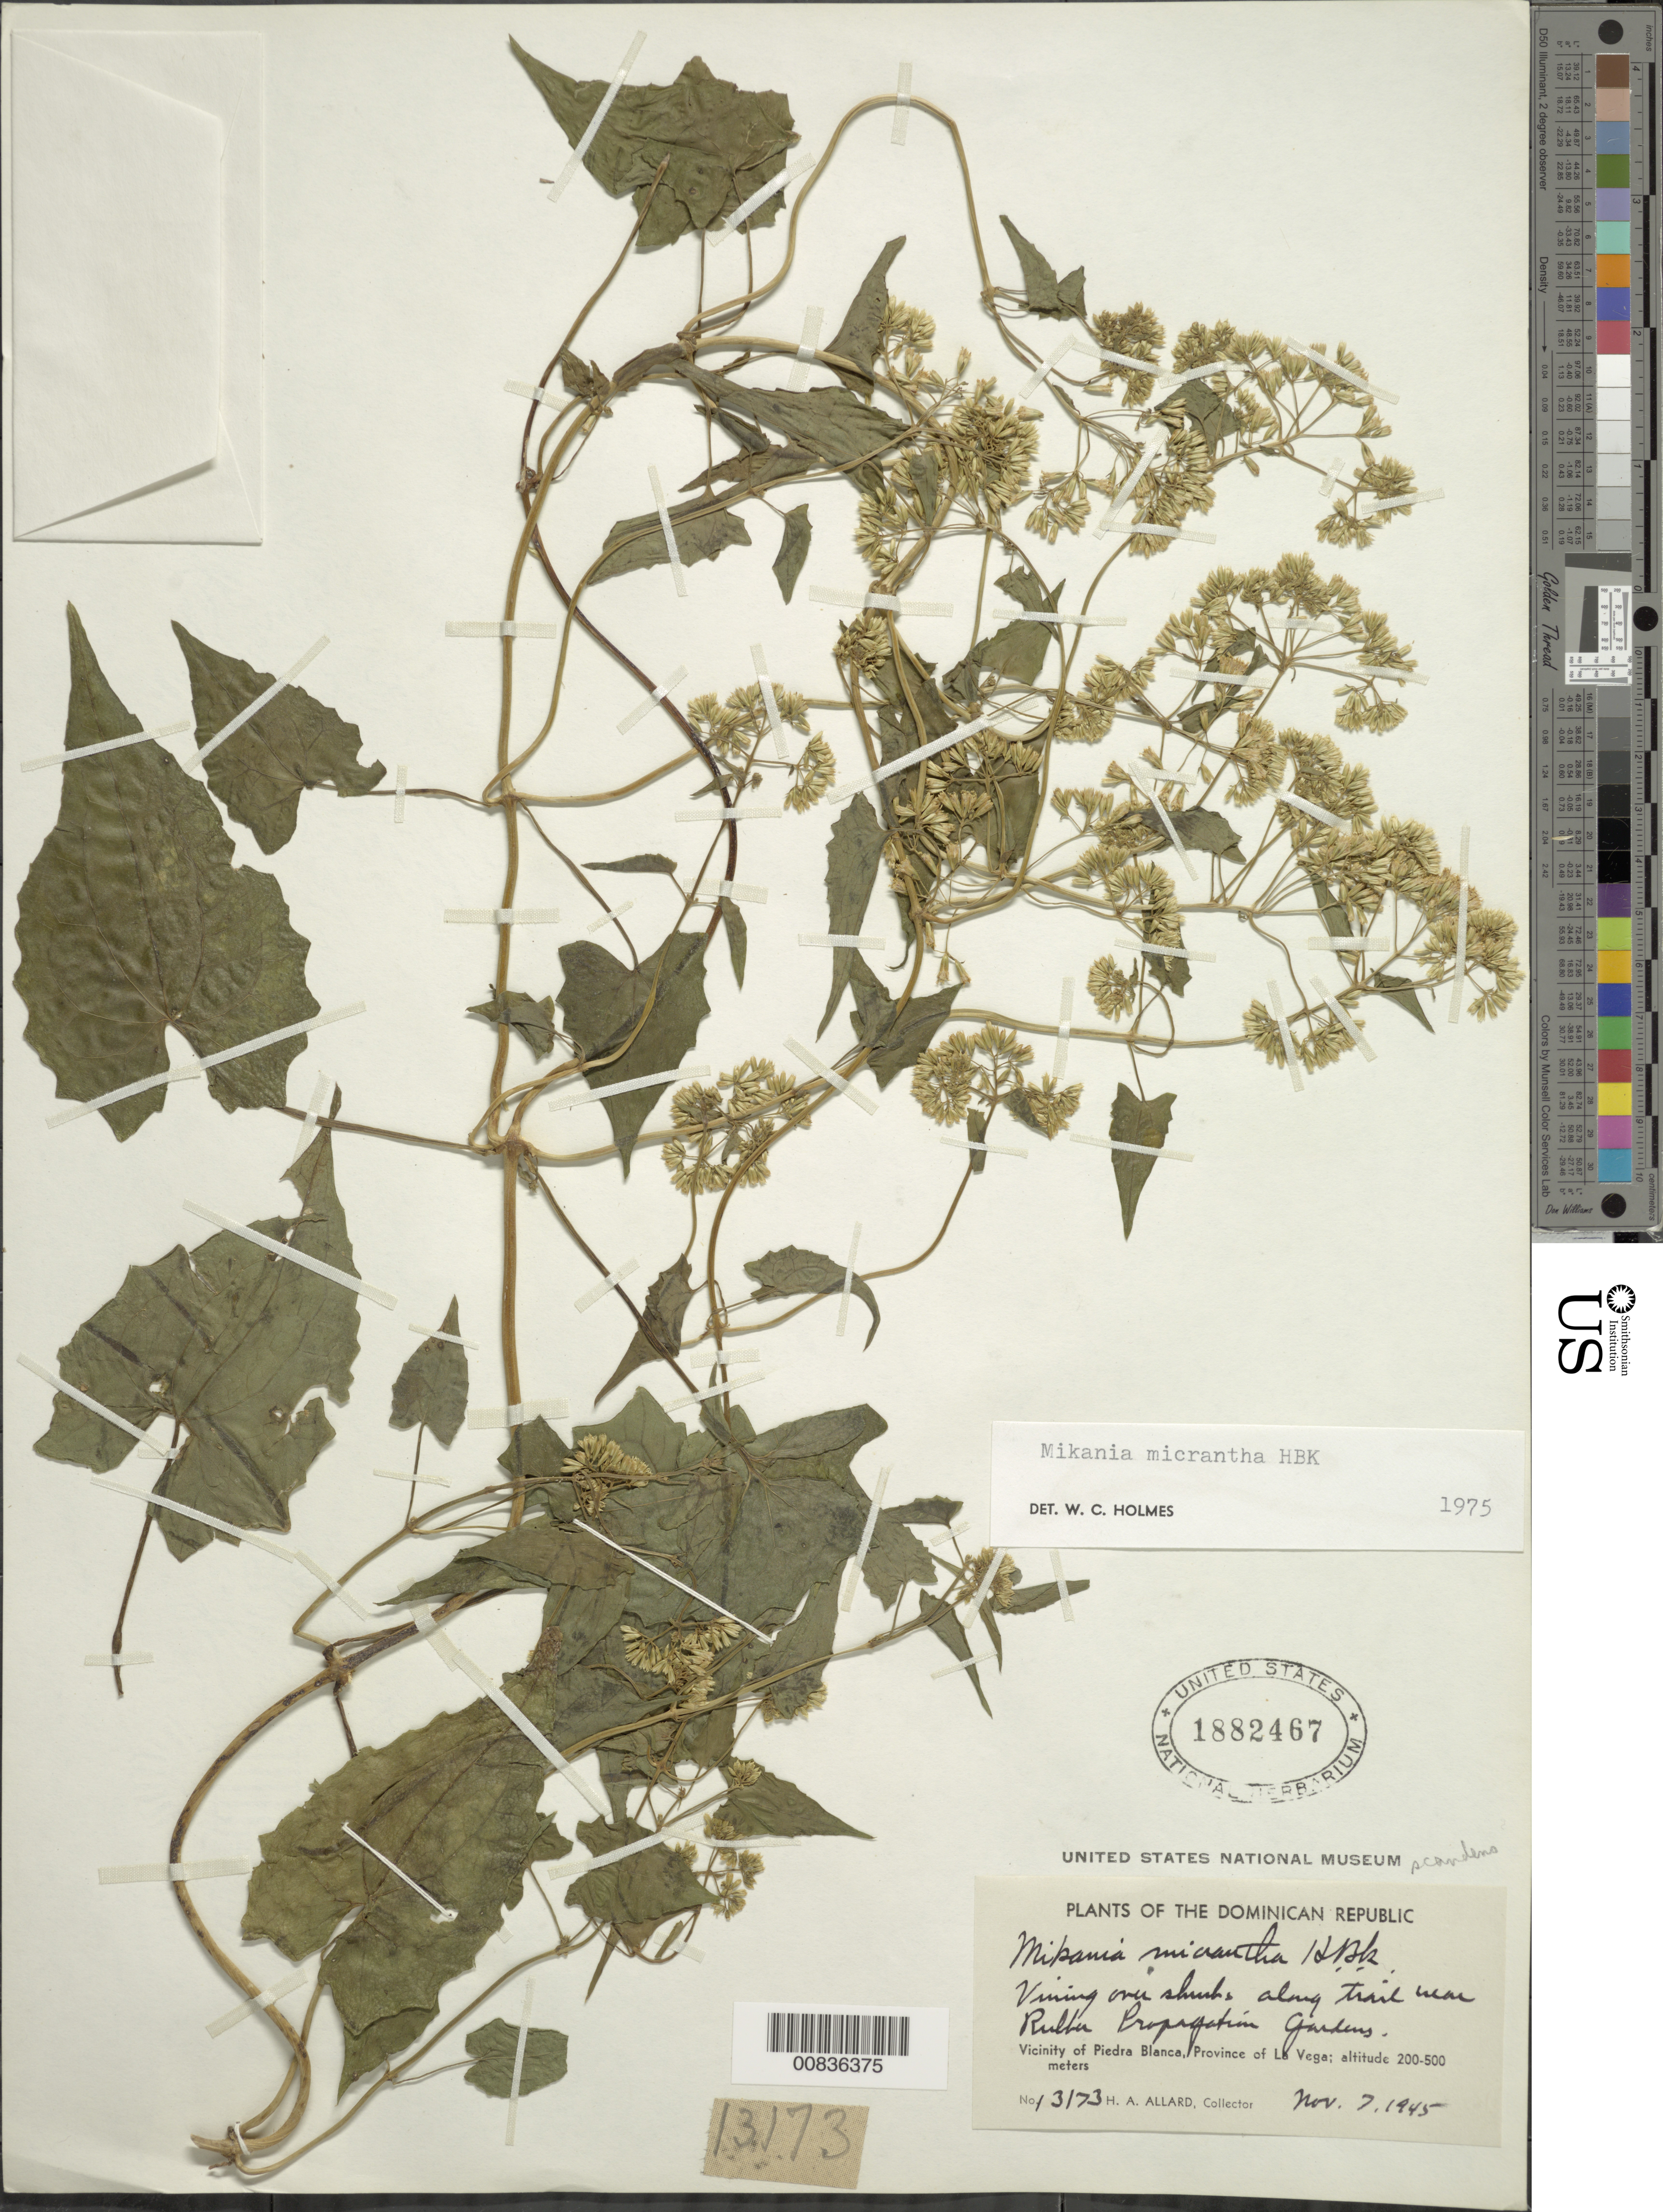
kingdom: Plantae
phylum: Tracheophyta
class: Magnoliopsida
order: Asterales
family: Asteraceae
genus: Mikania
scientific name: Mikania micrantha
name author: Kunth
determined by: Holmes, W. C.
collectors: H. A. Allard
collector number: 13173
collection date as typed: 07 Nov 1945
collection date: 1945-11-07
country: Dominican Republic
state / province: La Vega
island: Hispaniola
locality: Vicinity of Piedra Blanca, trail near Rubber Propagation Gardens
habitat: On shrubs along trail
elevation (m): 200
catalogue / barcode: US 1882467